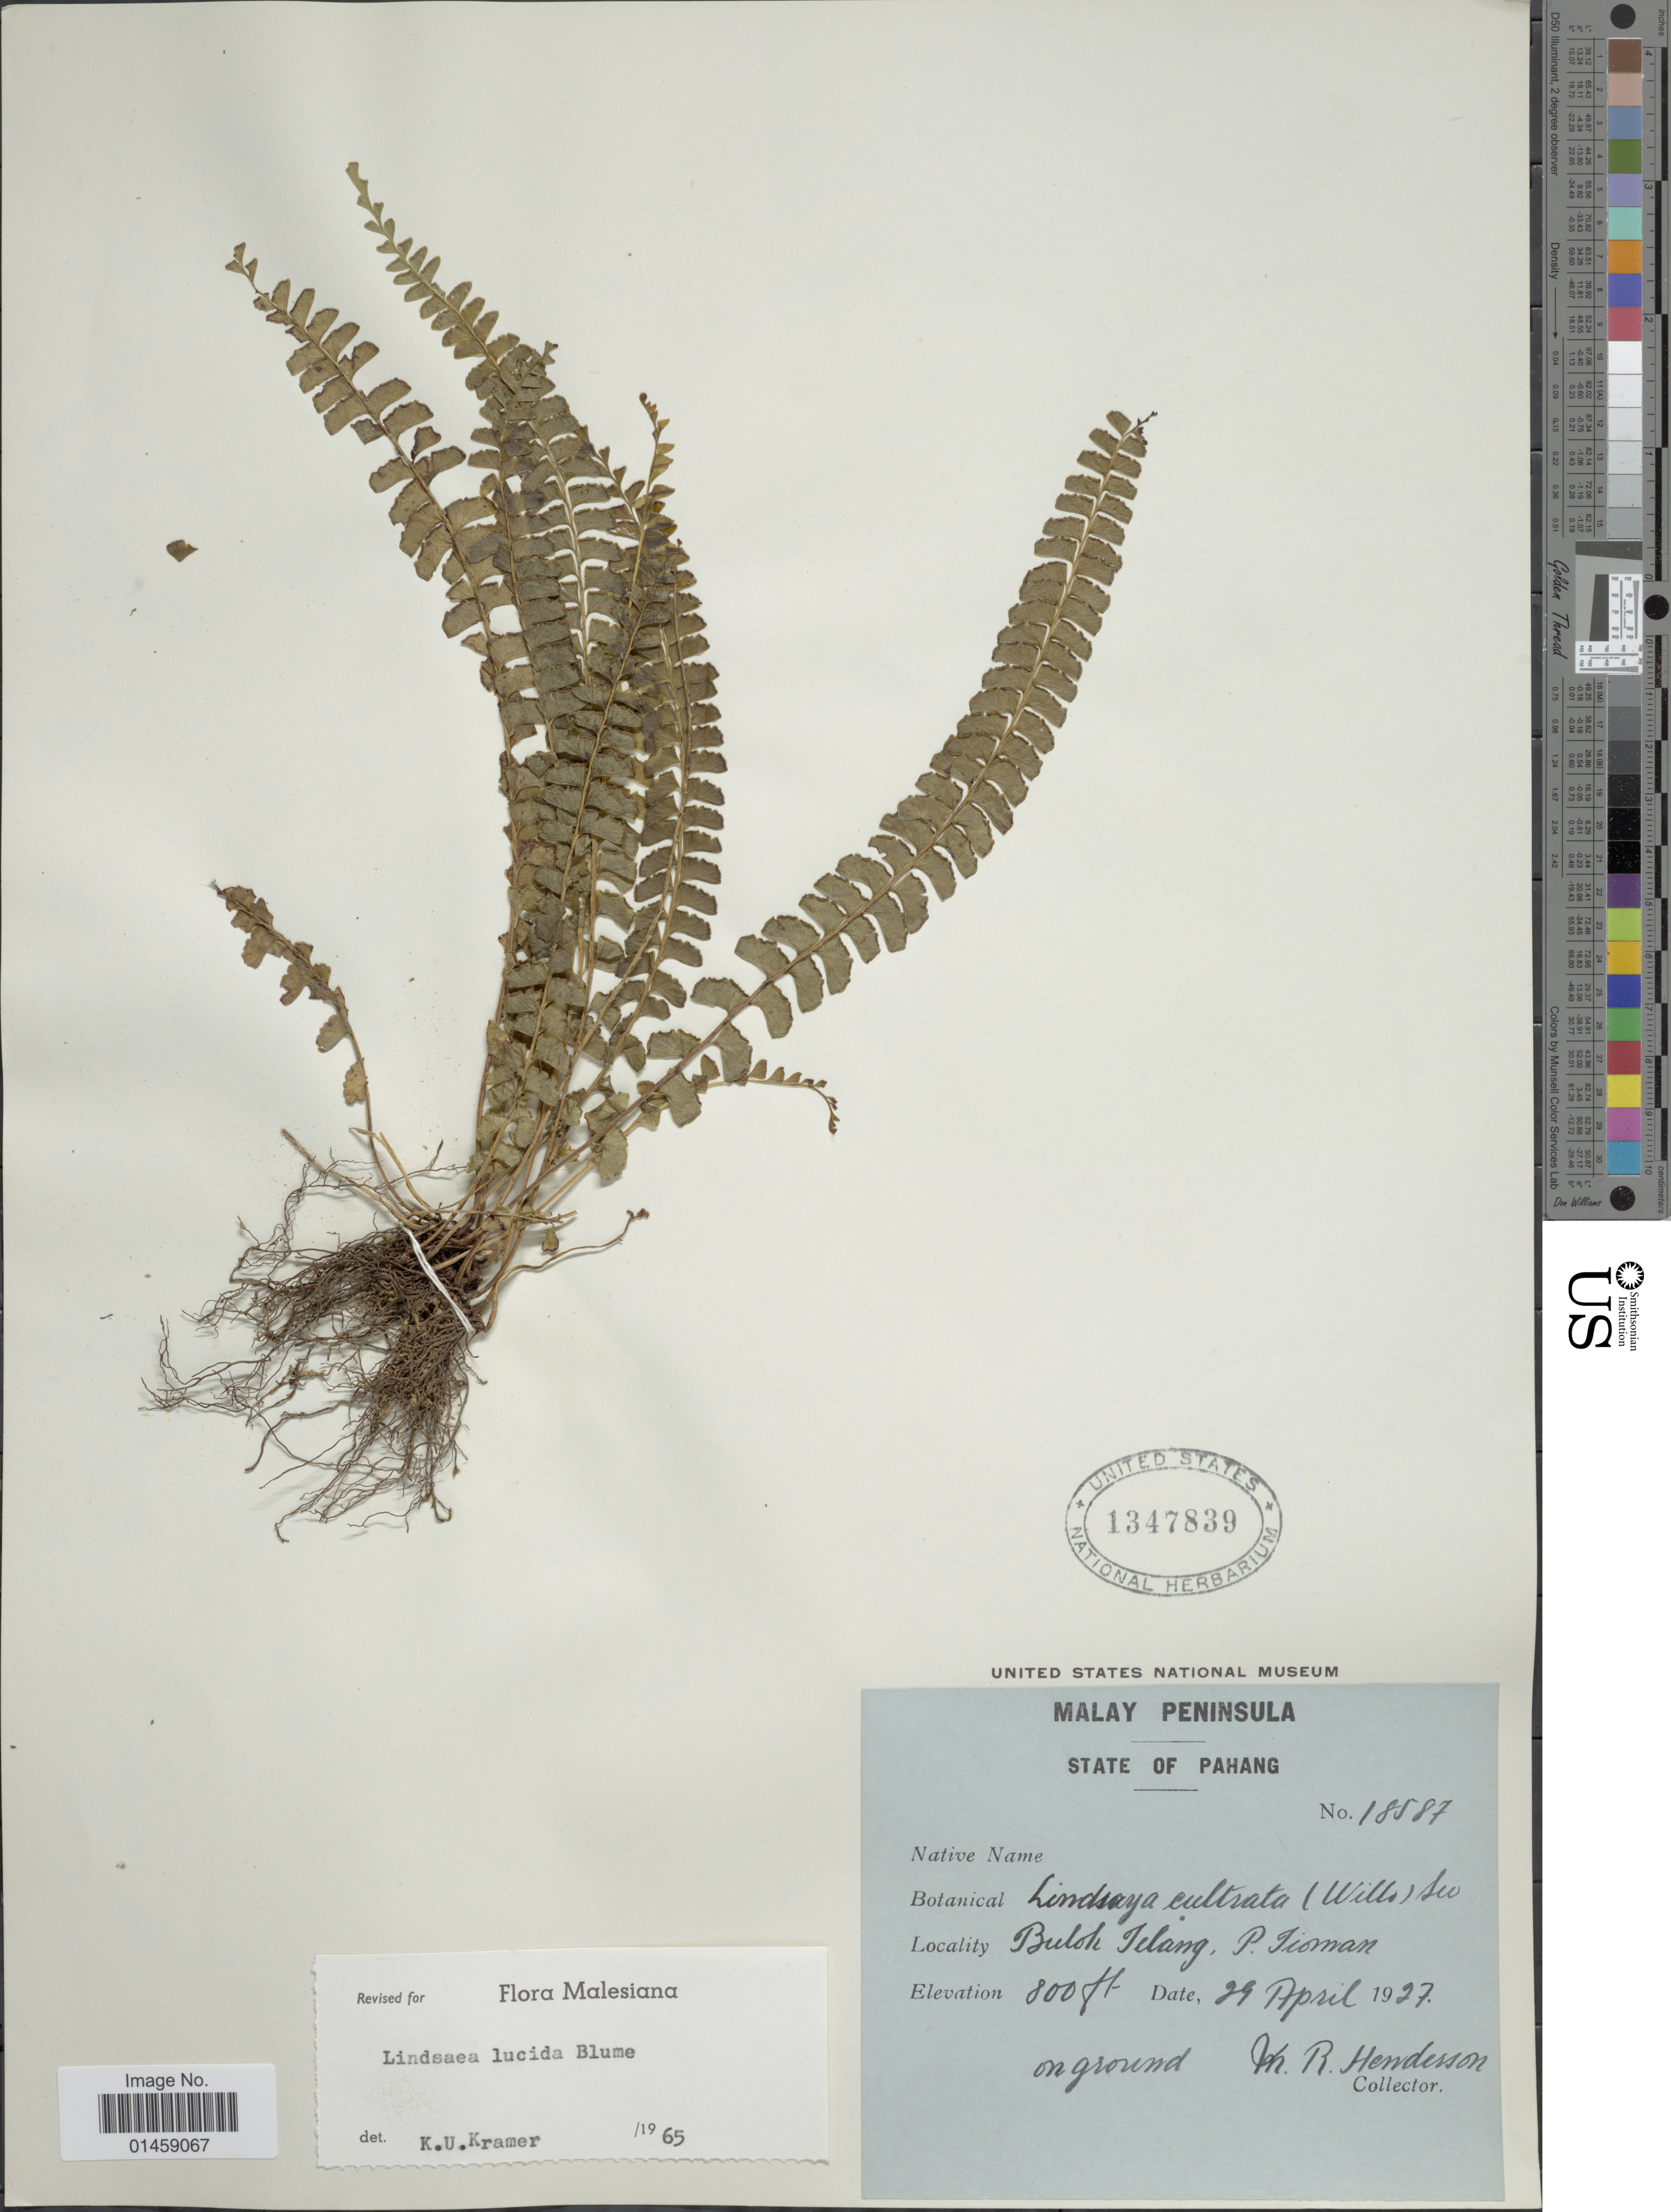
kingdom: Plantae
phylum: Tracheophyta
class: Polypodiopsida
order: Polypodiales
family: Lindsaeaceae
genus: Lindsaea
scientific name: Lindsaea lucida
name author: Blume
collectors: M. Henderson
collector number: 18587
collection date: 1927-04-29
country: Malaysia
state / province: Pahang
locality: Malay Peninsula, Buloh Telang, P. Tioman. [interpreted]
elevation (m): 244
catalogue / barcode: US 1347839